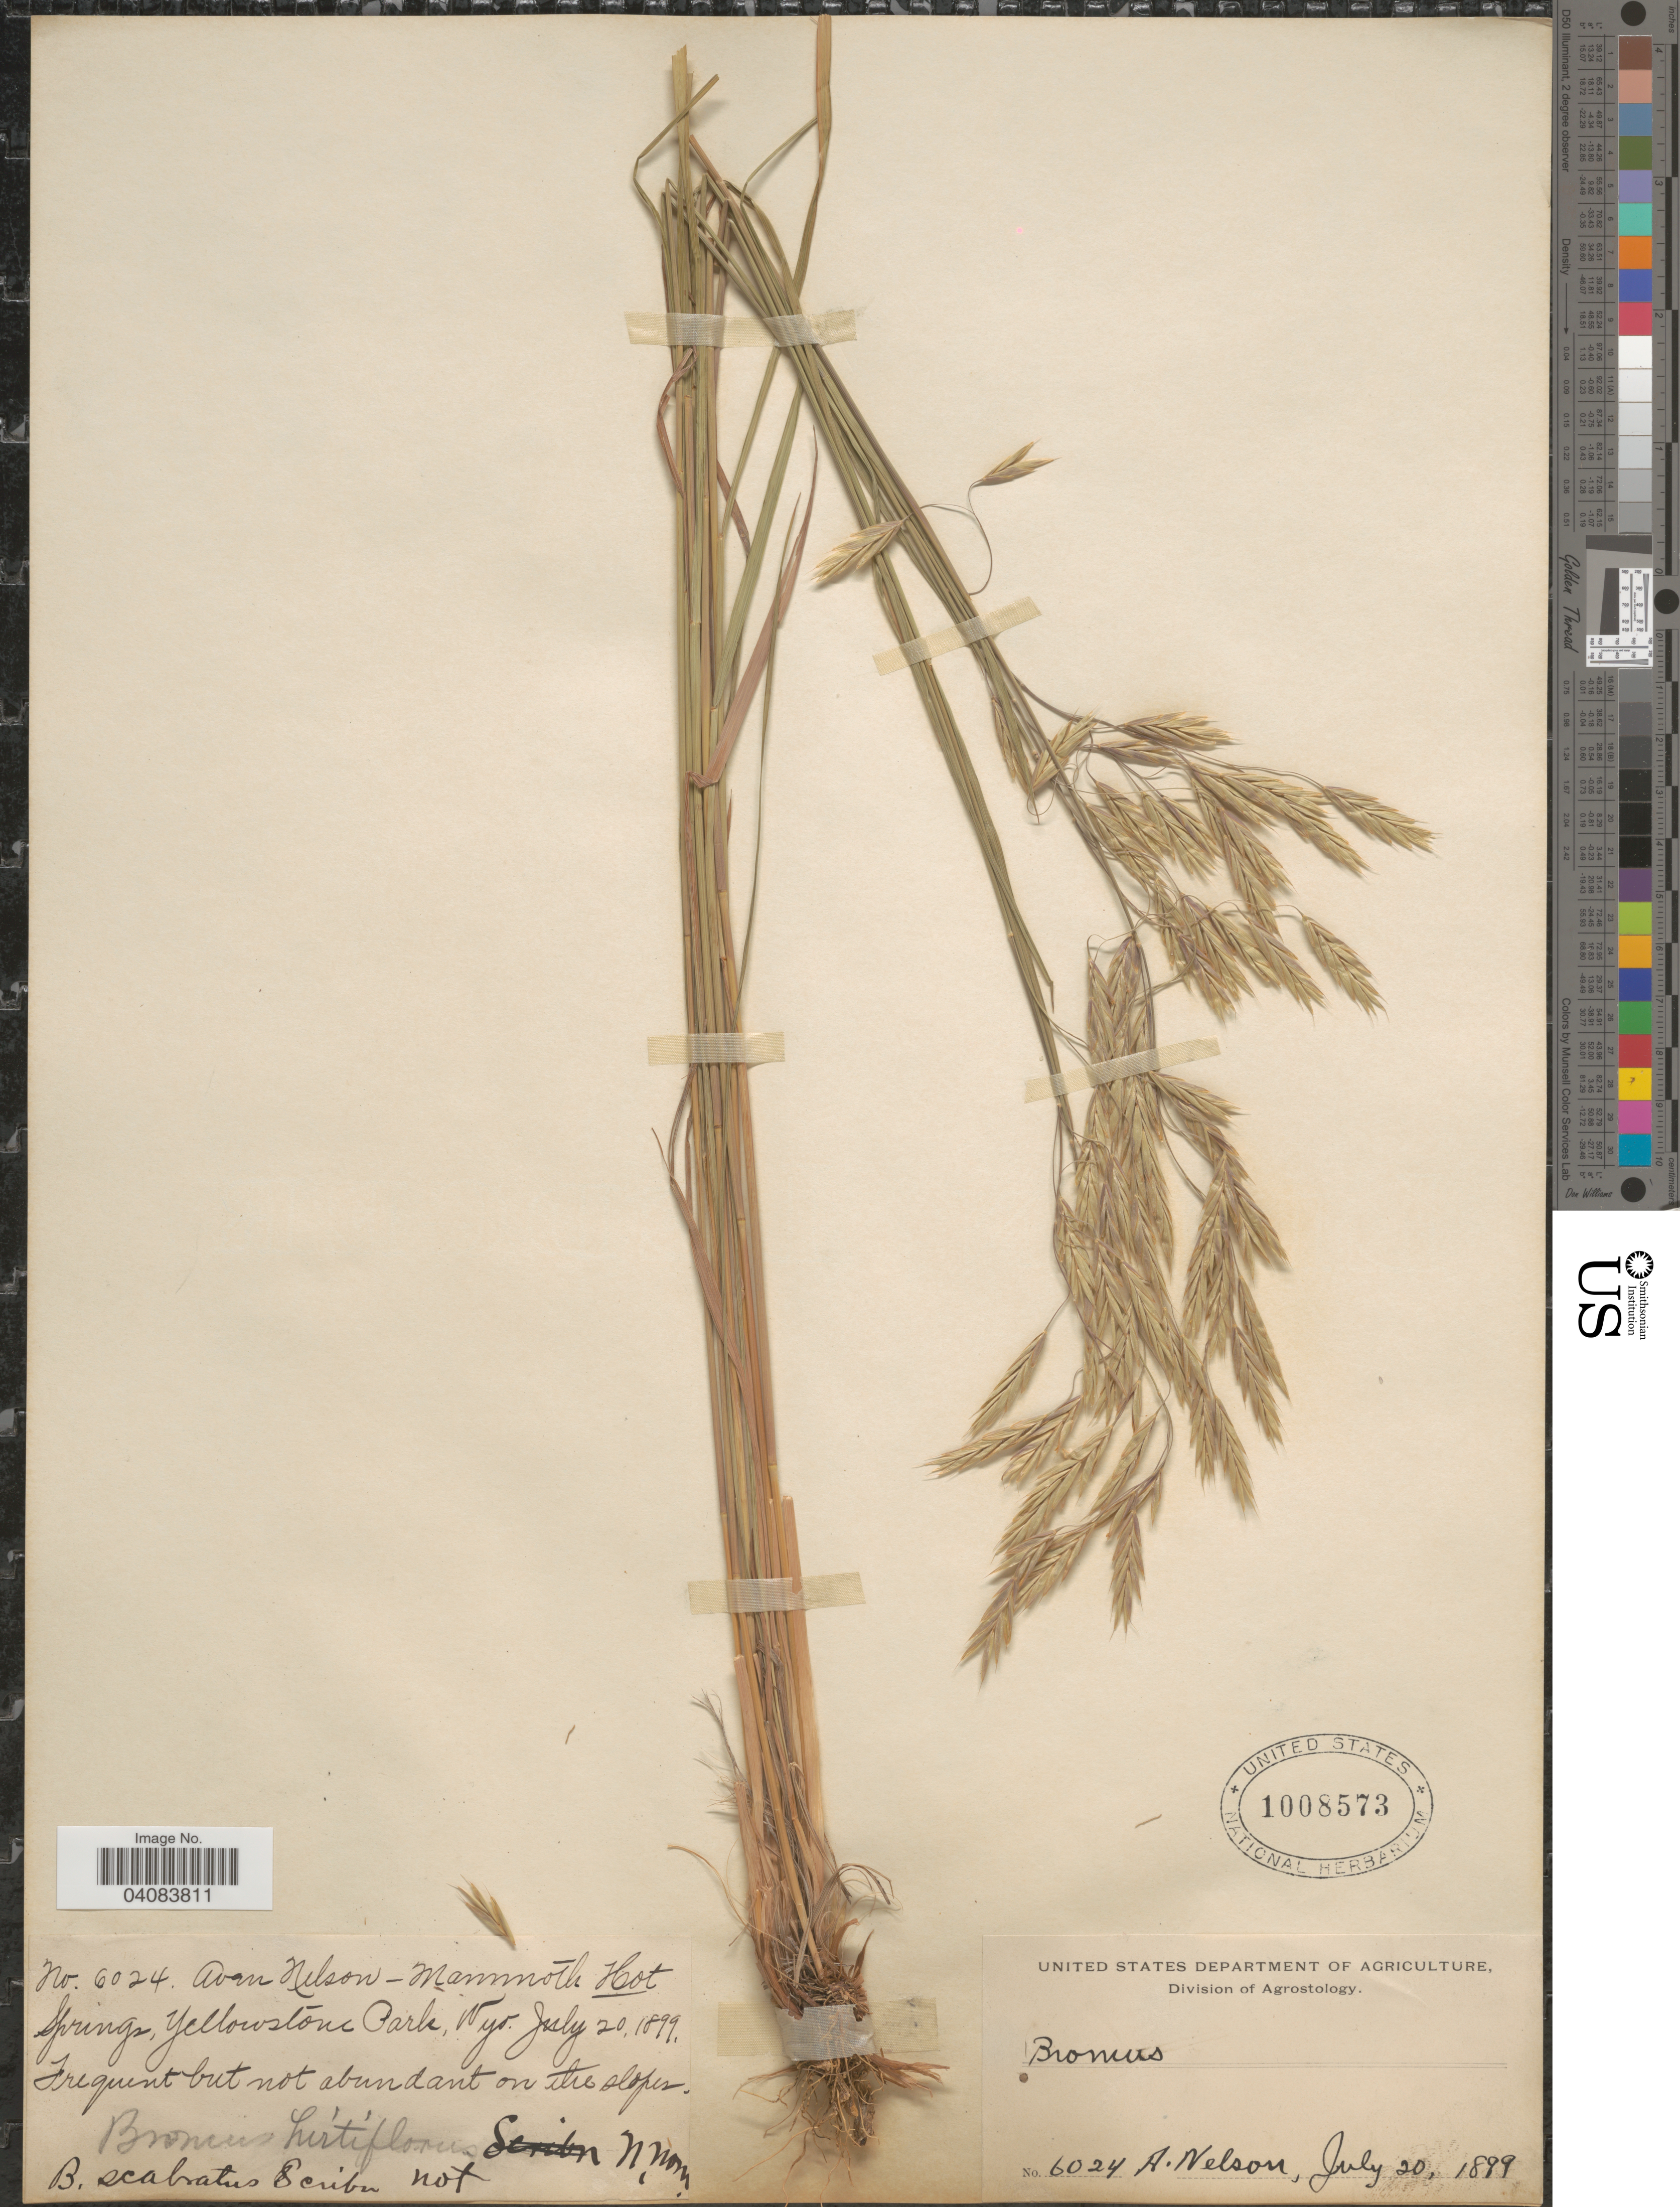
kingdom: Plantae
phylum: Tracheophyta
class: Liliopsida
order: Poales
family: Poaceae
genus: Bromus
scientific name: Bromus porteri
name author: (J.M. Coult.) Nash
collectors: A. Nelson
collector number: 6024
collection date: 1899-07-20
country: United States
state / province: Wyoming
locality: Mammoth Hot Springs, Yellowstone Park.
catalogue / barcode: US 1008573